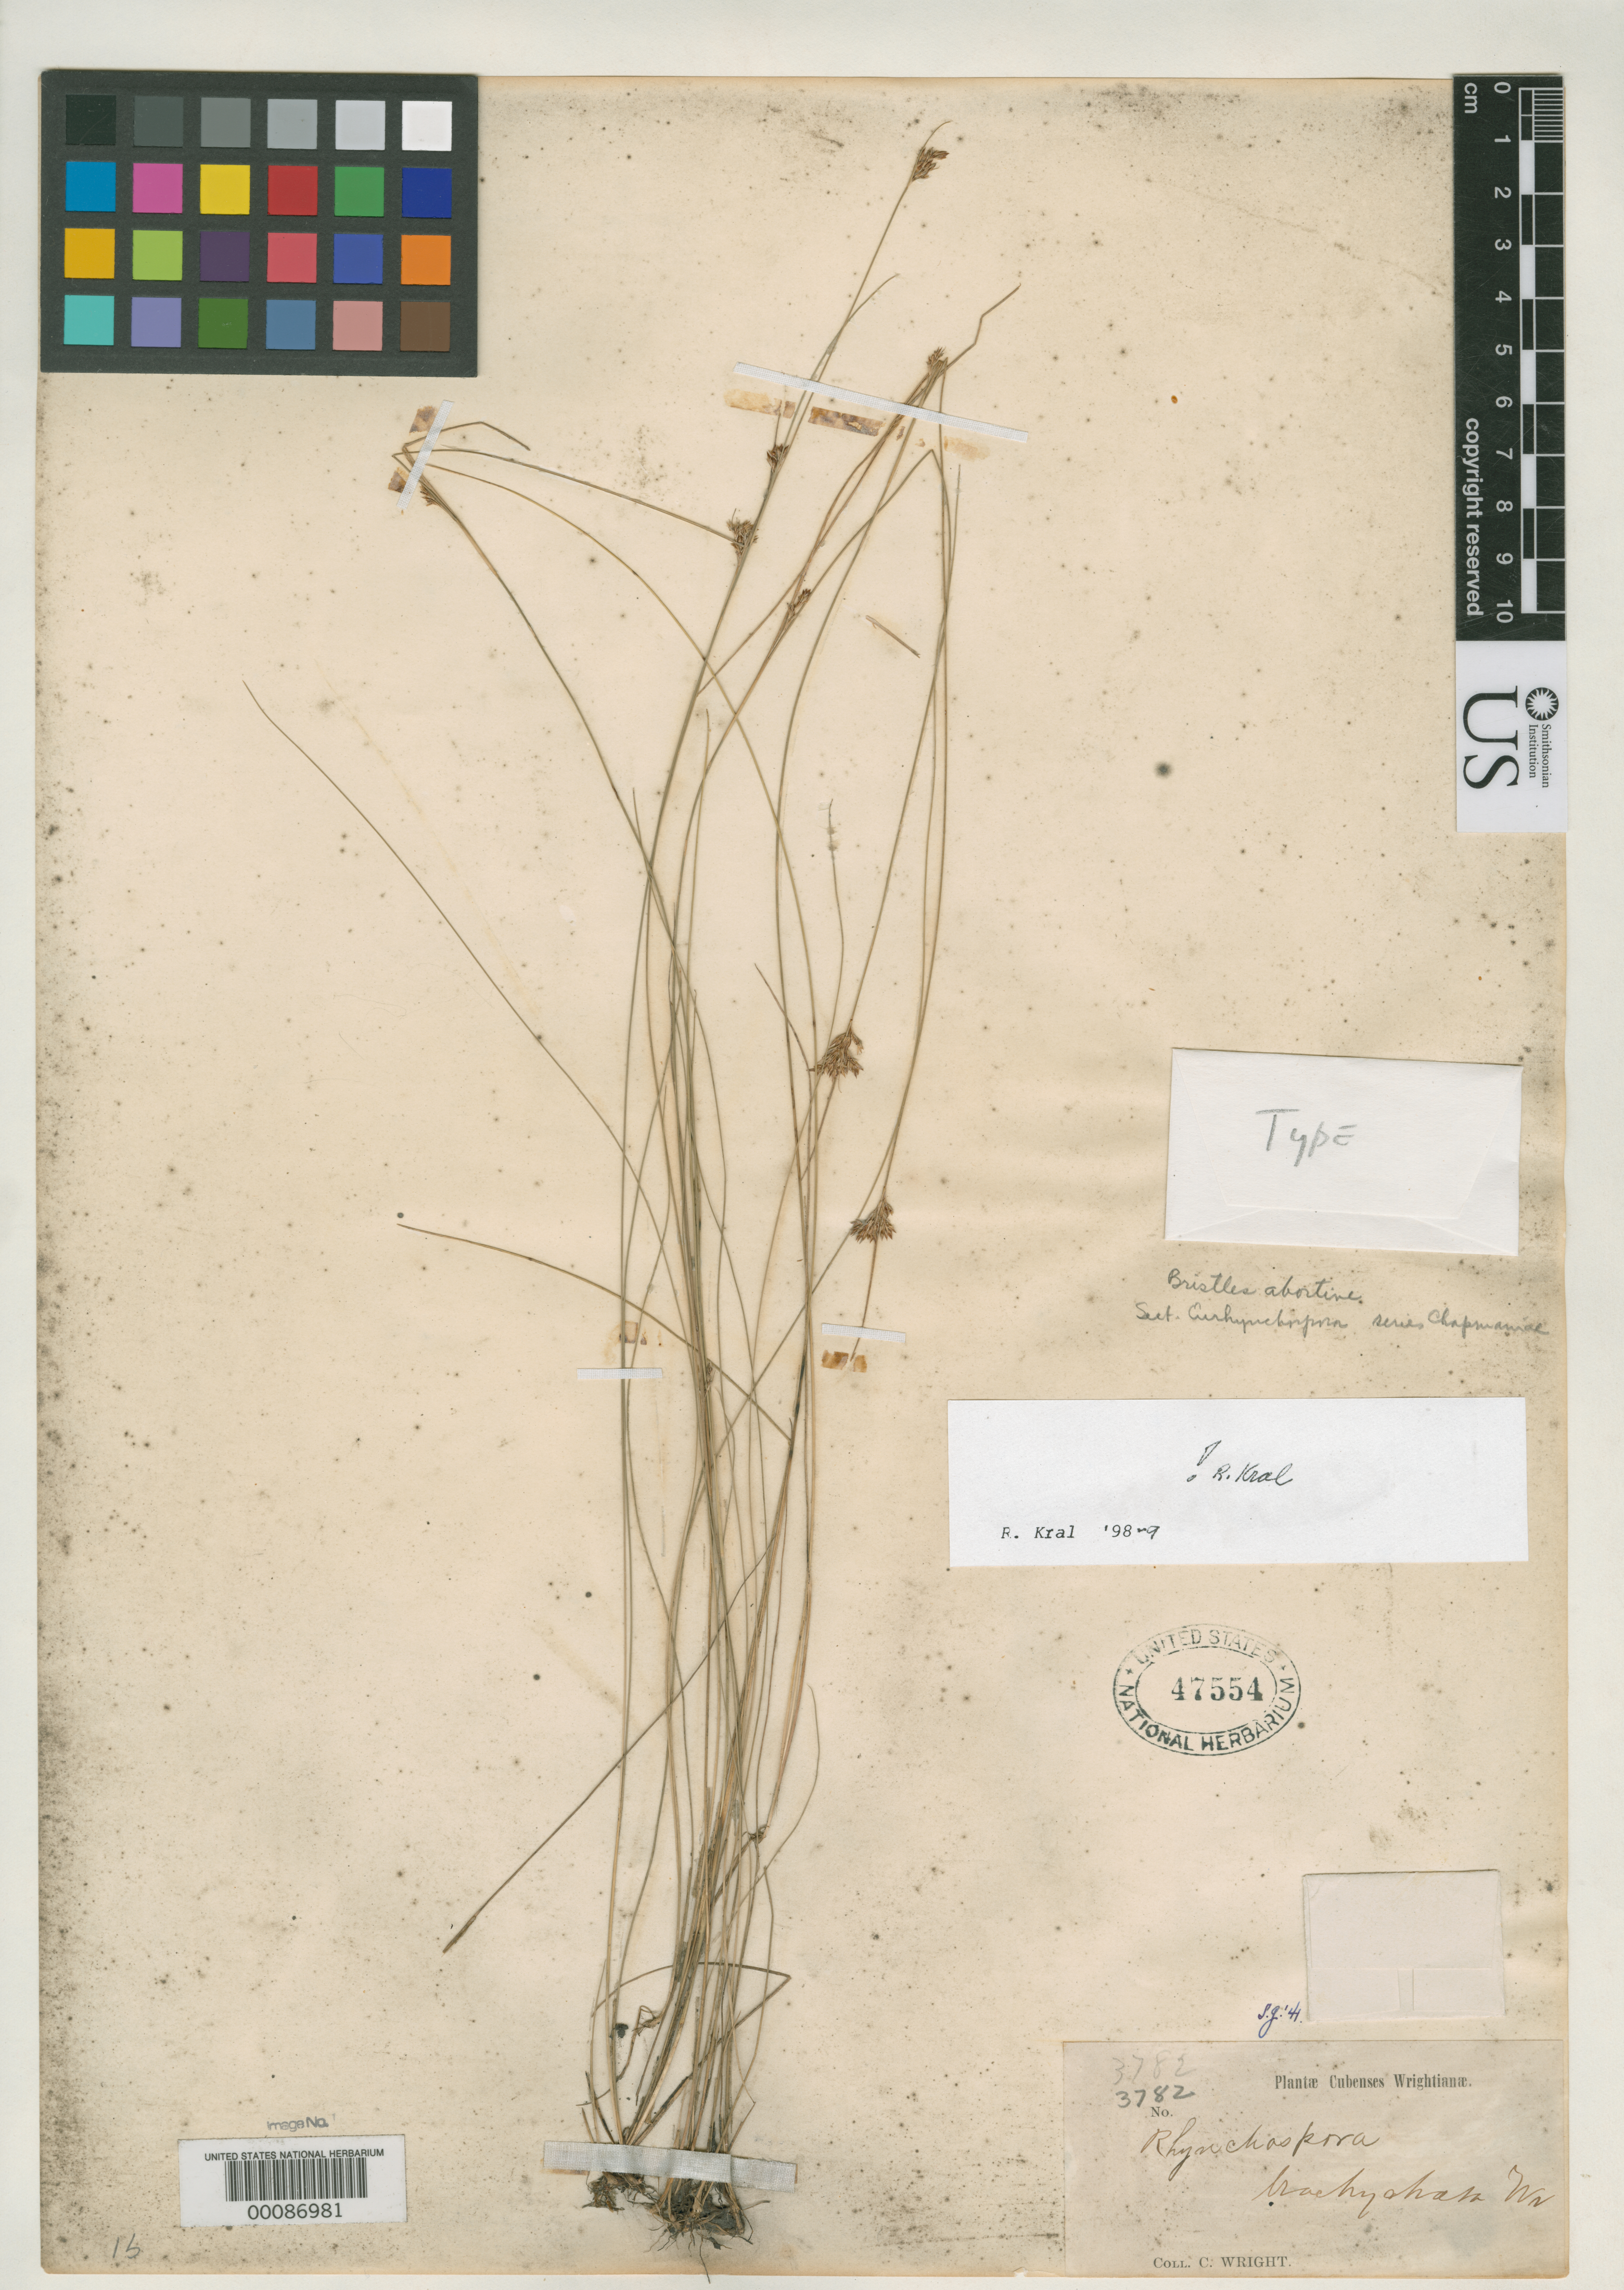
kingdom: Plantae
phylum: Tracheophyta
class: Liliopsida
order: Poales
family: Cyperaceae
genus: Rhynchospora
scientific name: Rhynchospora brachychaeta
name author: C. Wright in Sauvalle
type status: Isolectotype; Type Collection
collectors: C. Wright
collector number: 3782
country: Cuba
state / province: Pinar del Río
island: Greater Antilles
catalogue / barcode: US 47554